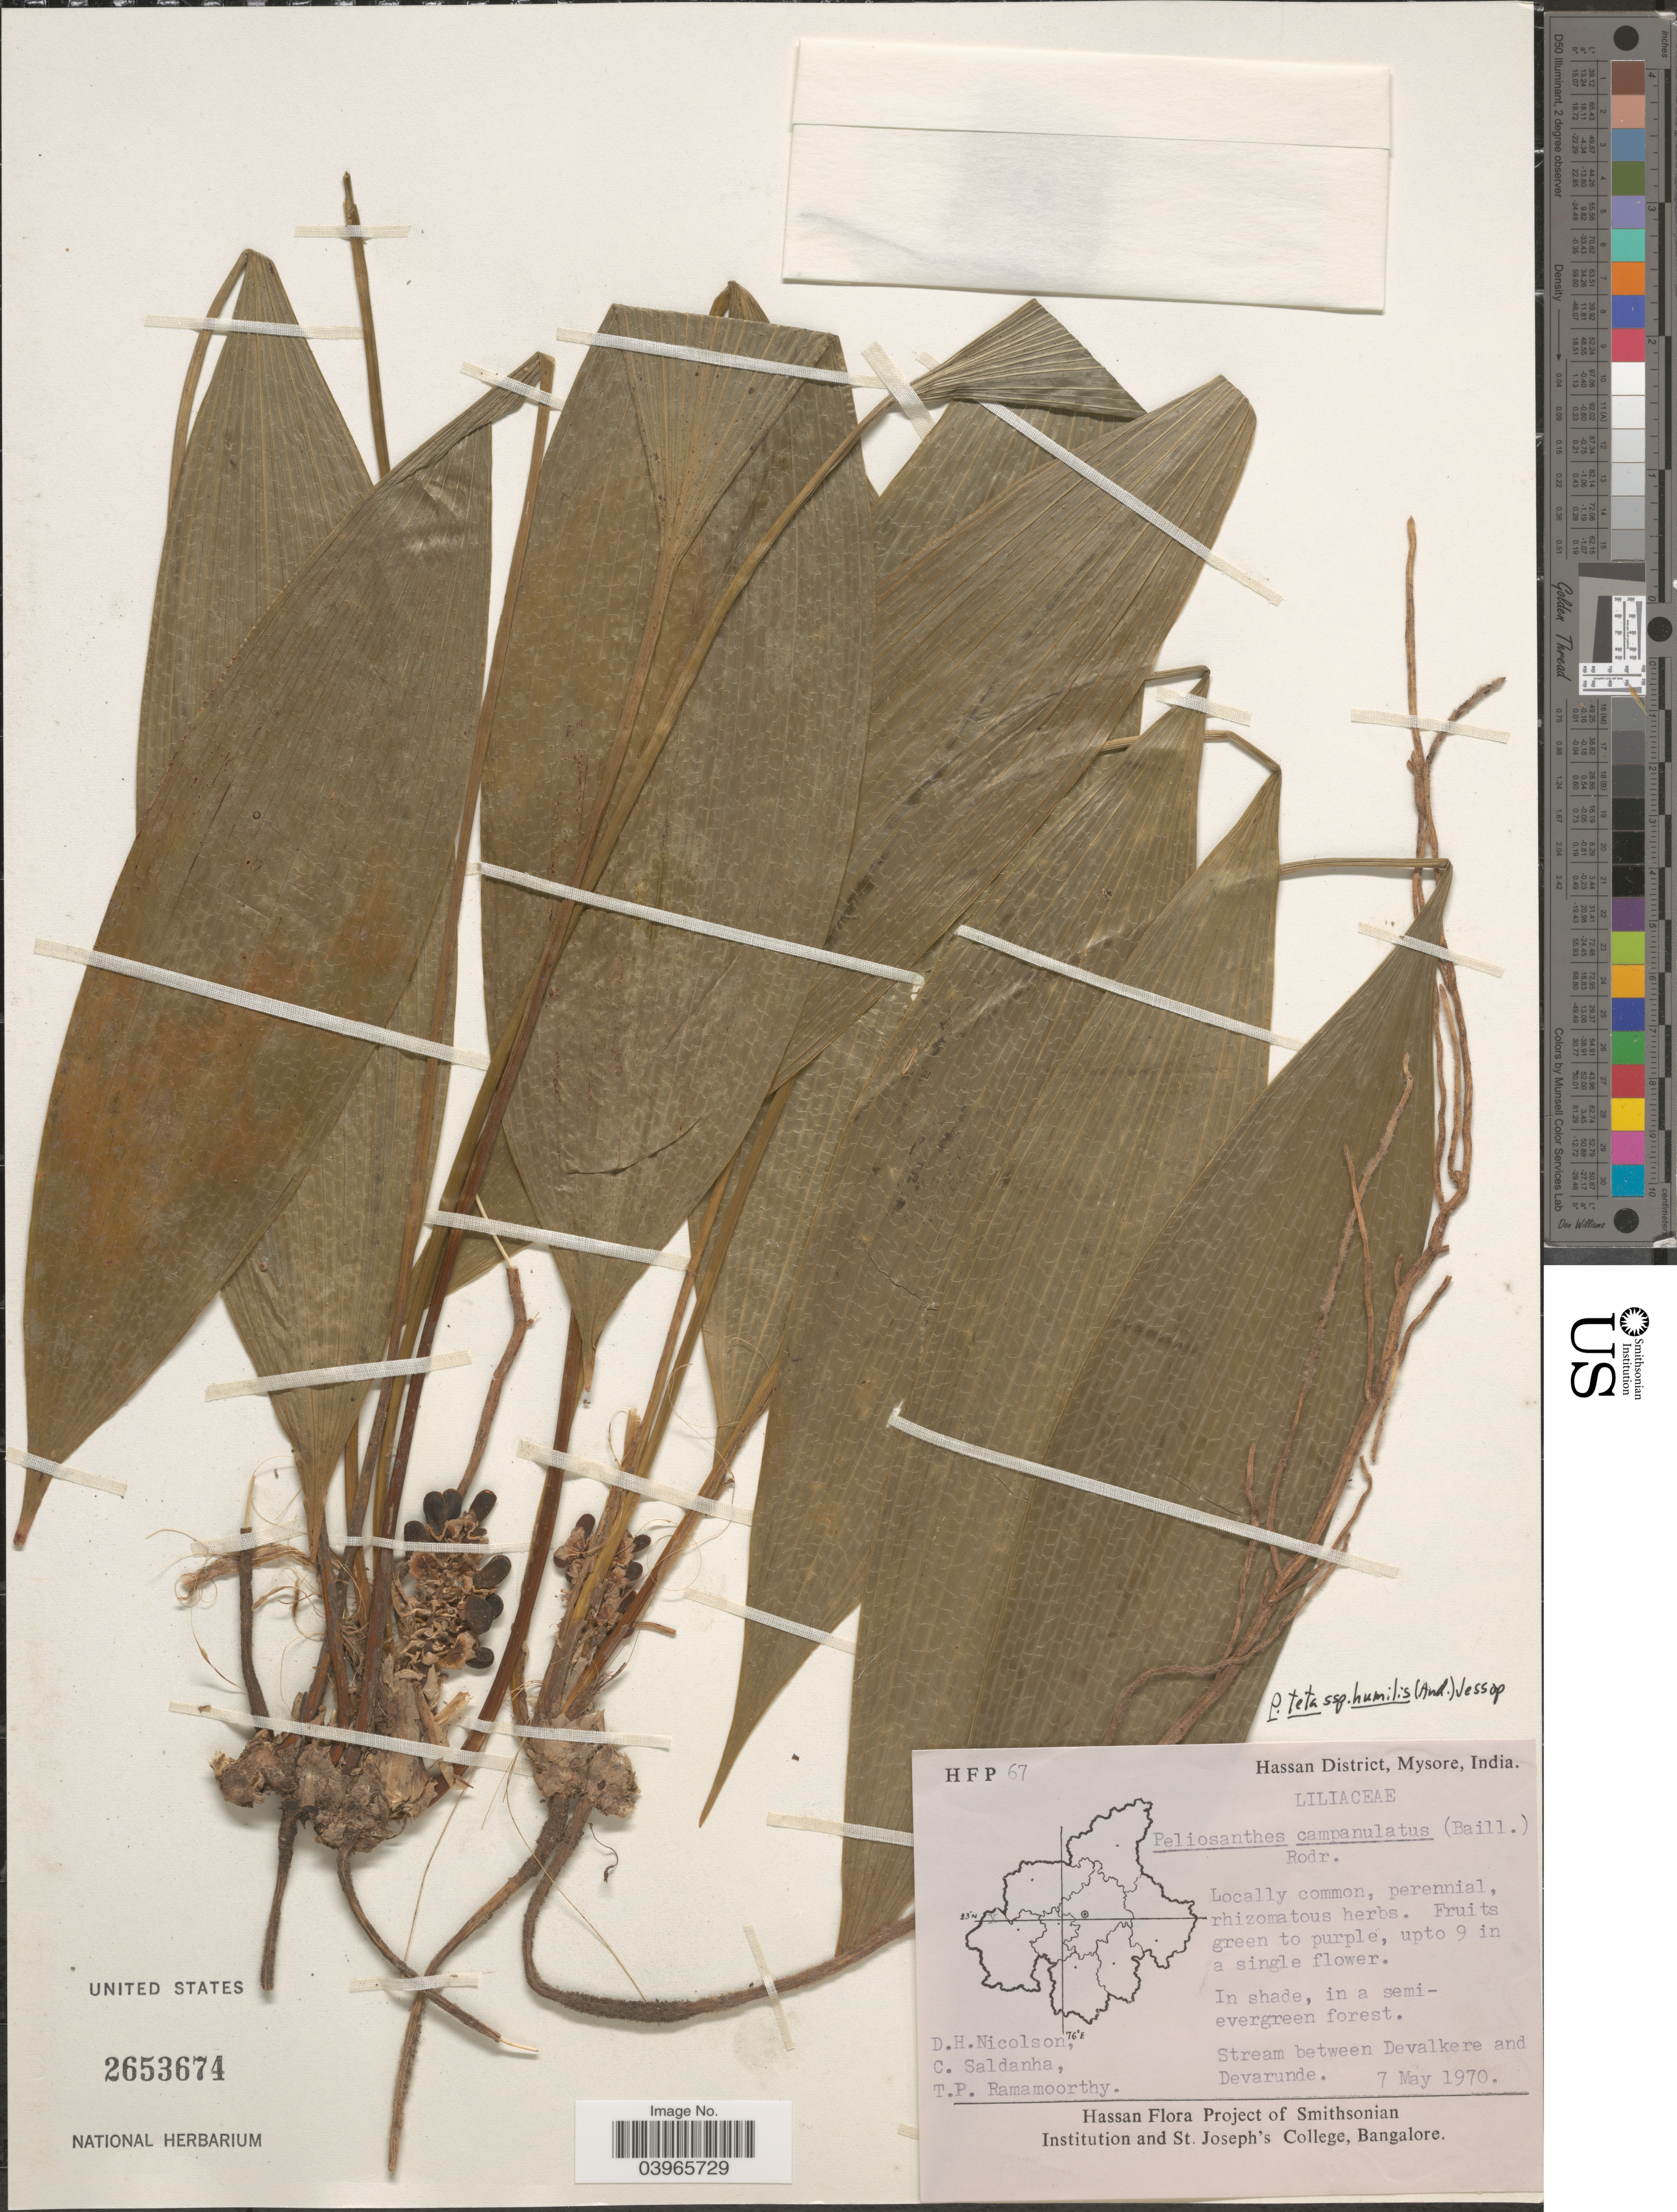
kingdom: Plantae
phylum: Tracheophyta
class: Liliopsida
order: Asparagales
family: Asparagaceae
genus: Peliosanthes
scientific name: Peliosanthes teta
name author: Andrews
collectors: D. H. Nicolson, C. Saldanha & T. P. Ramamoorthy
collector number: HFP67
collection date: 1970-05-07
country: India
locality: Hassan District, Mysore. Stream between Devalkere and Devarunde.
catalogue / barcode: US 2653674